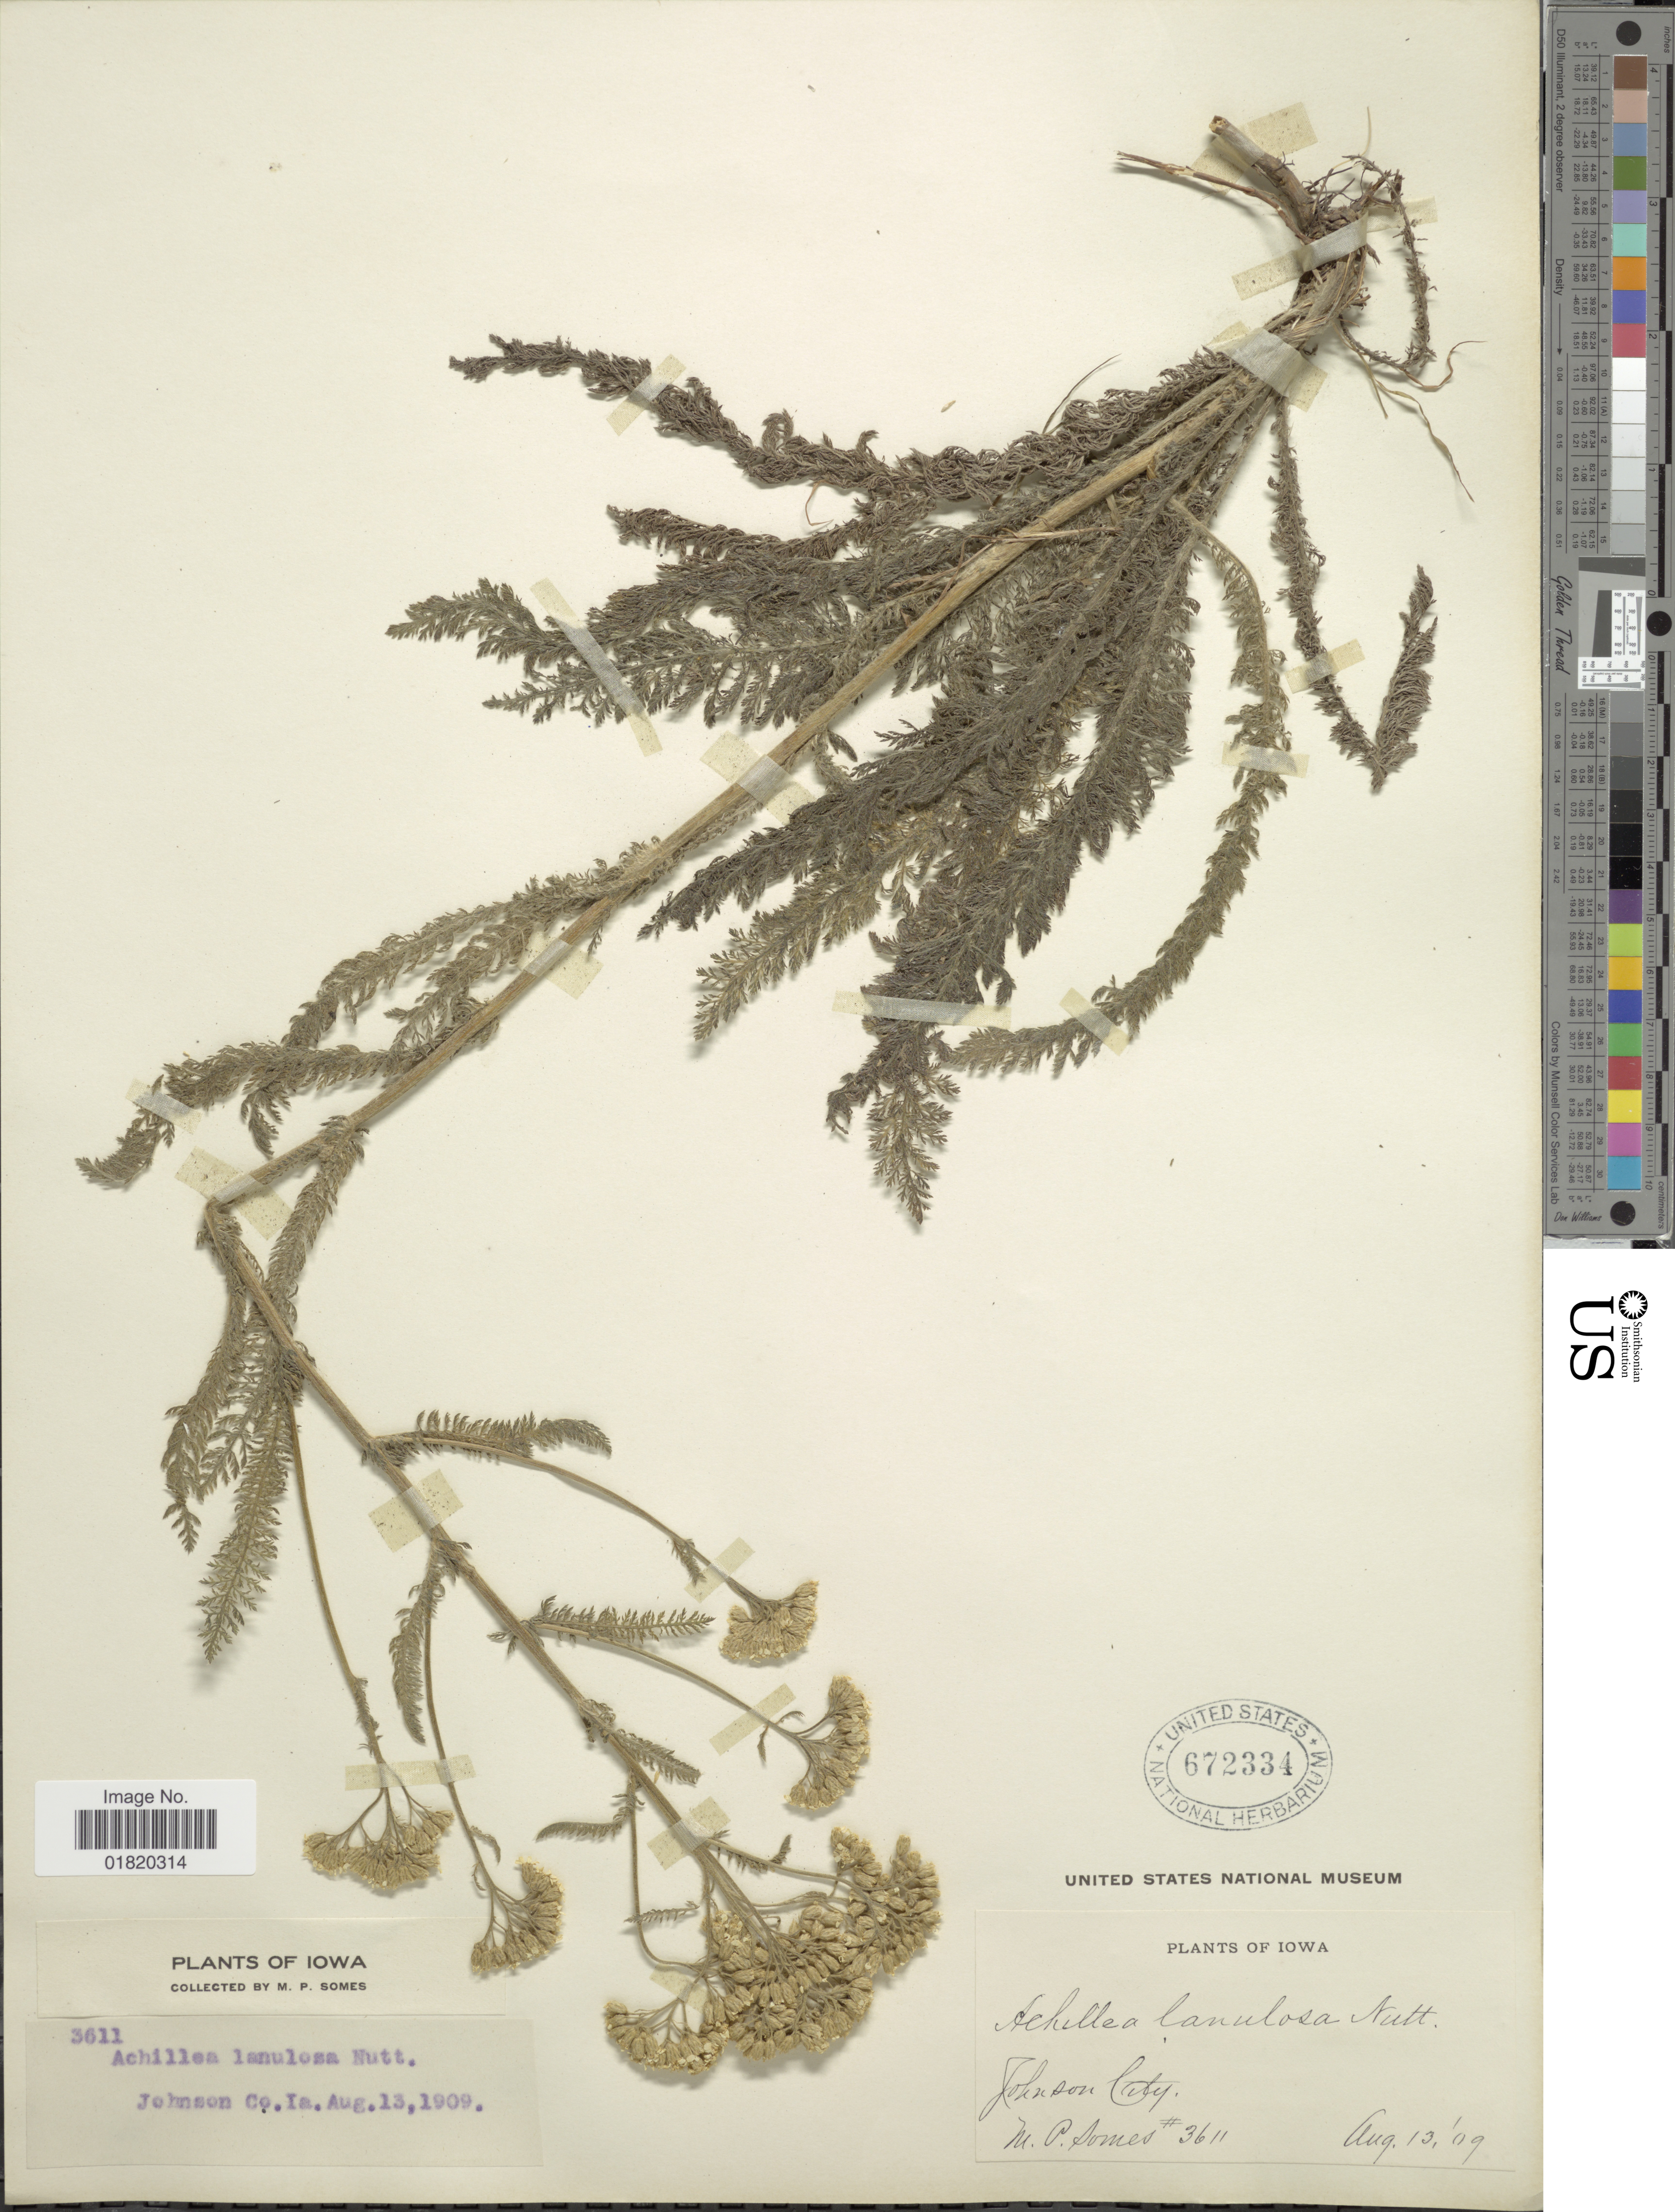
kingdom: Plantae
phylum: Tracheophyta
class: Magnoliopsida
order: Asterales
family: Asteraceae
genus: Achillea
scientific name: Achillea occidentalis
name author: (DC.) Raf. ex Rydb.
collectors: M. Somes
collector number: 3611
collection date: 1909-08-13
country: United States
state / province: Iowa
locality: Johnson City. Johnson Co [unsure placement]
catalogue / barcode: US 672334